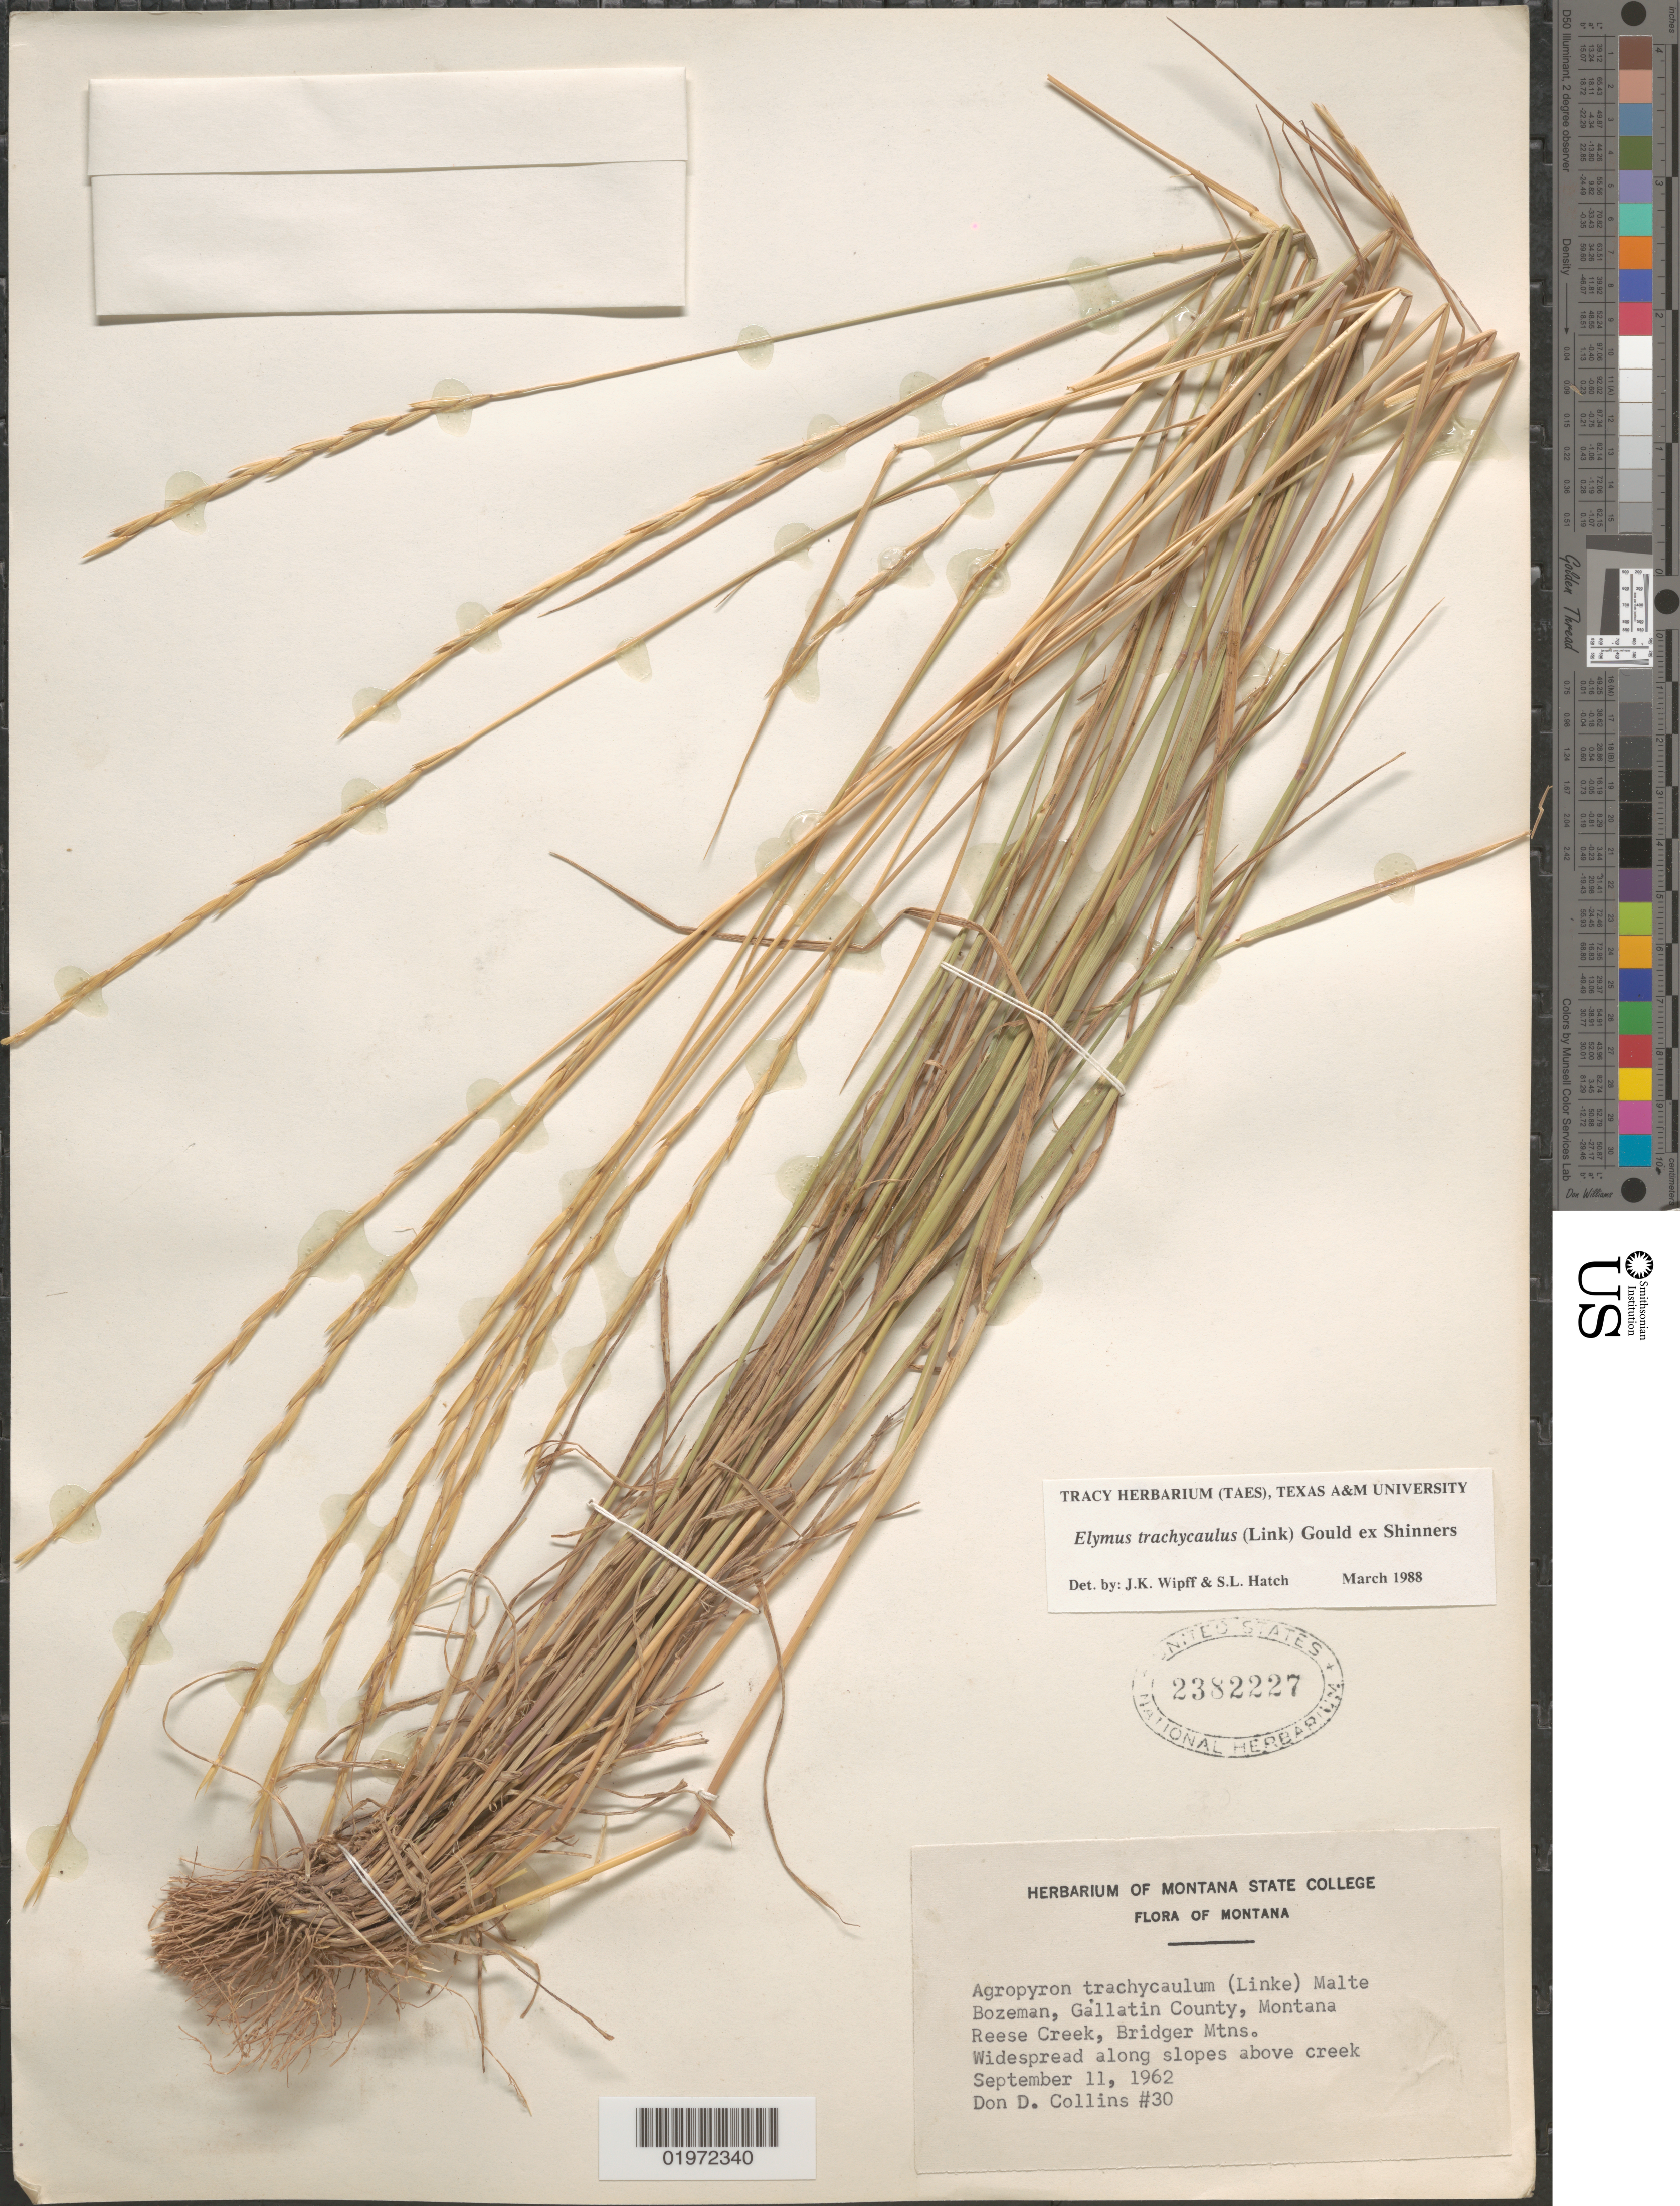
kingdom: Plantae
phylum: Tracheophyta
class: Liliopsida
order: Poales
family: Poaceae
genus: Elymus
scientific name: Elymus trachycaulus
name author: (Link) Gould ex Shinners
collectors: D. Collins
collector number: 30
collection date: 1962-09-11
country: United States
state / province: Montana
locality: Bozeman, Gallatin County. Reese Creek, Bridger Mtns. Widespread along slopes above creek.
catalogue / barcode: US 2382227